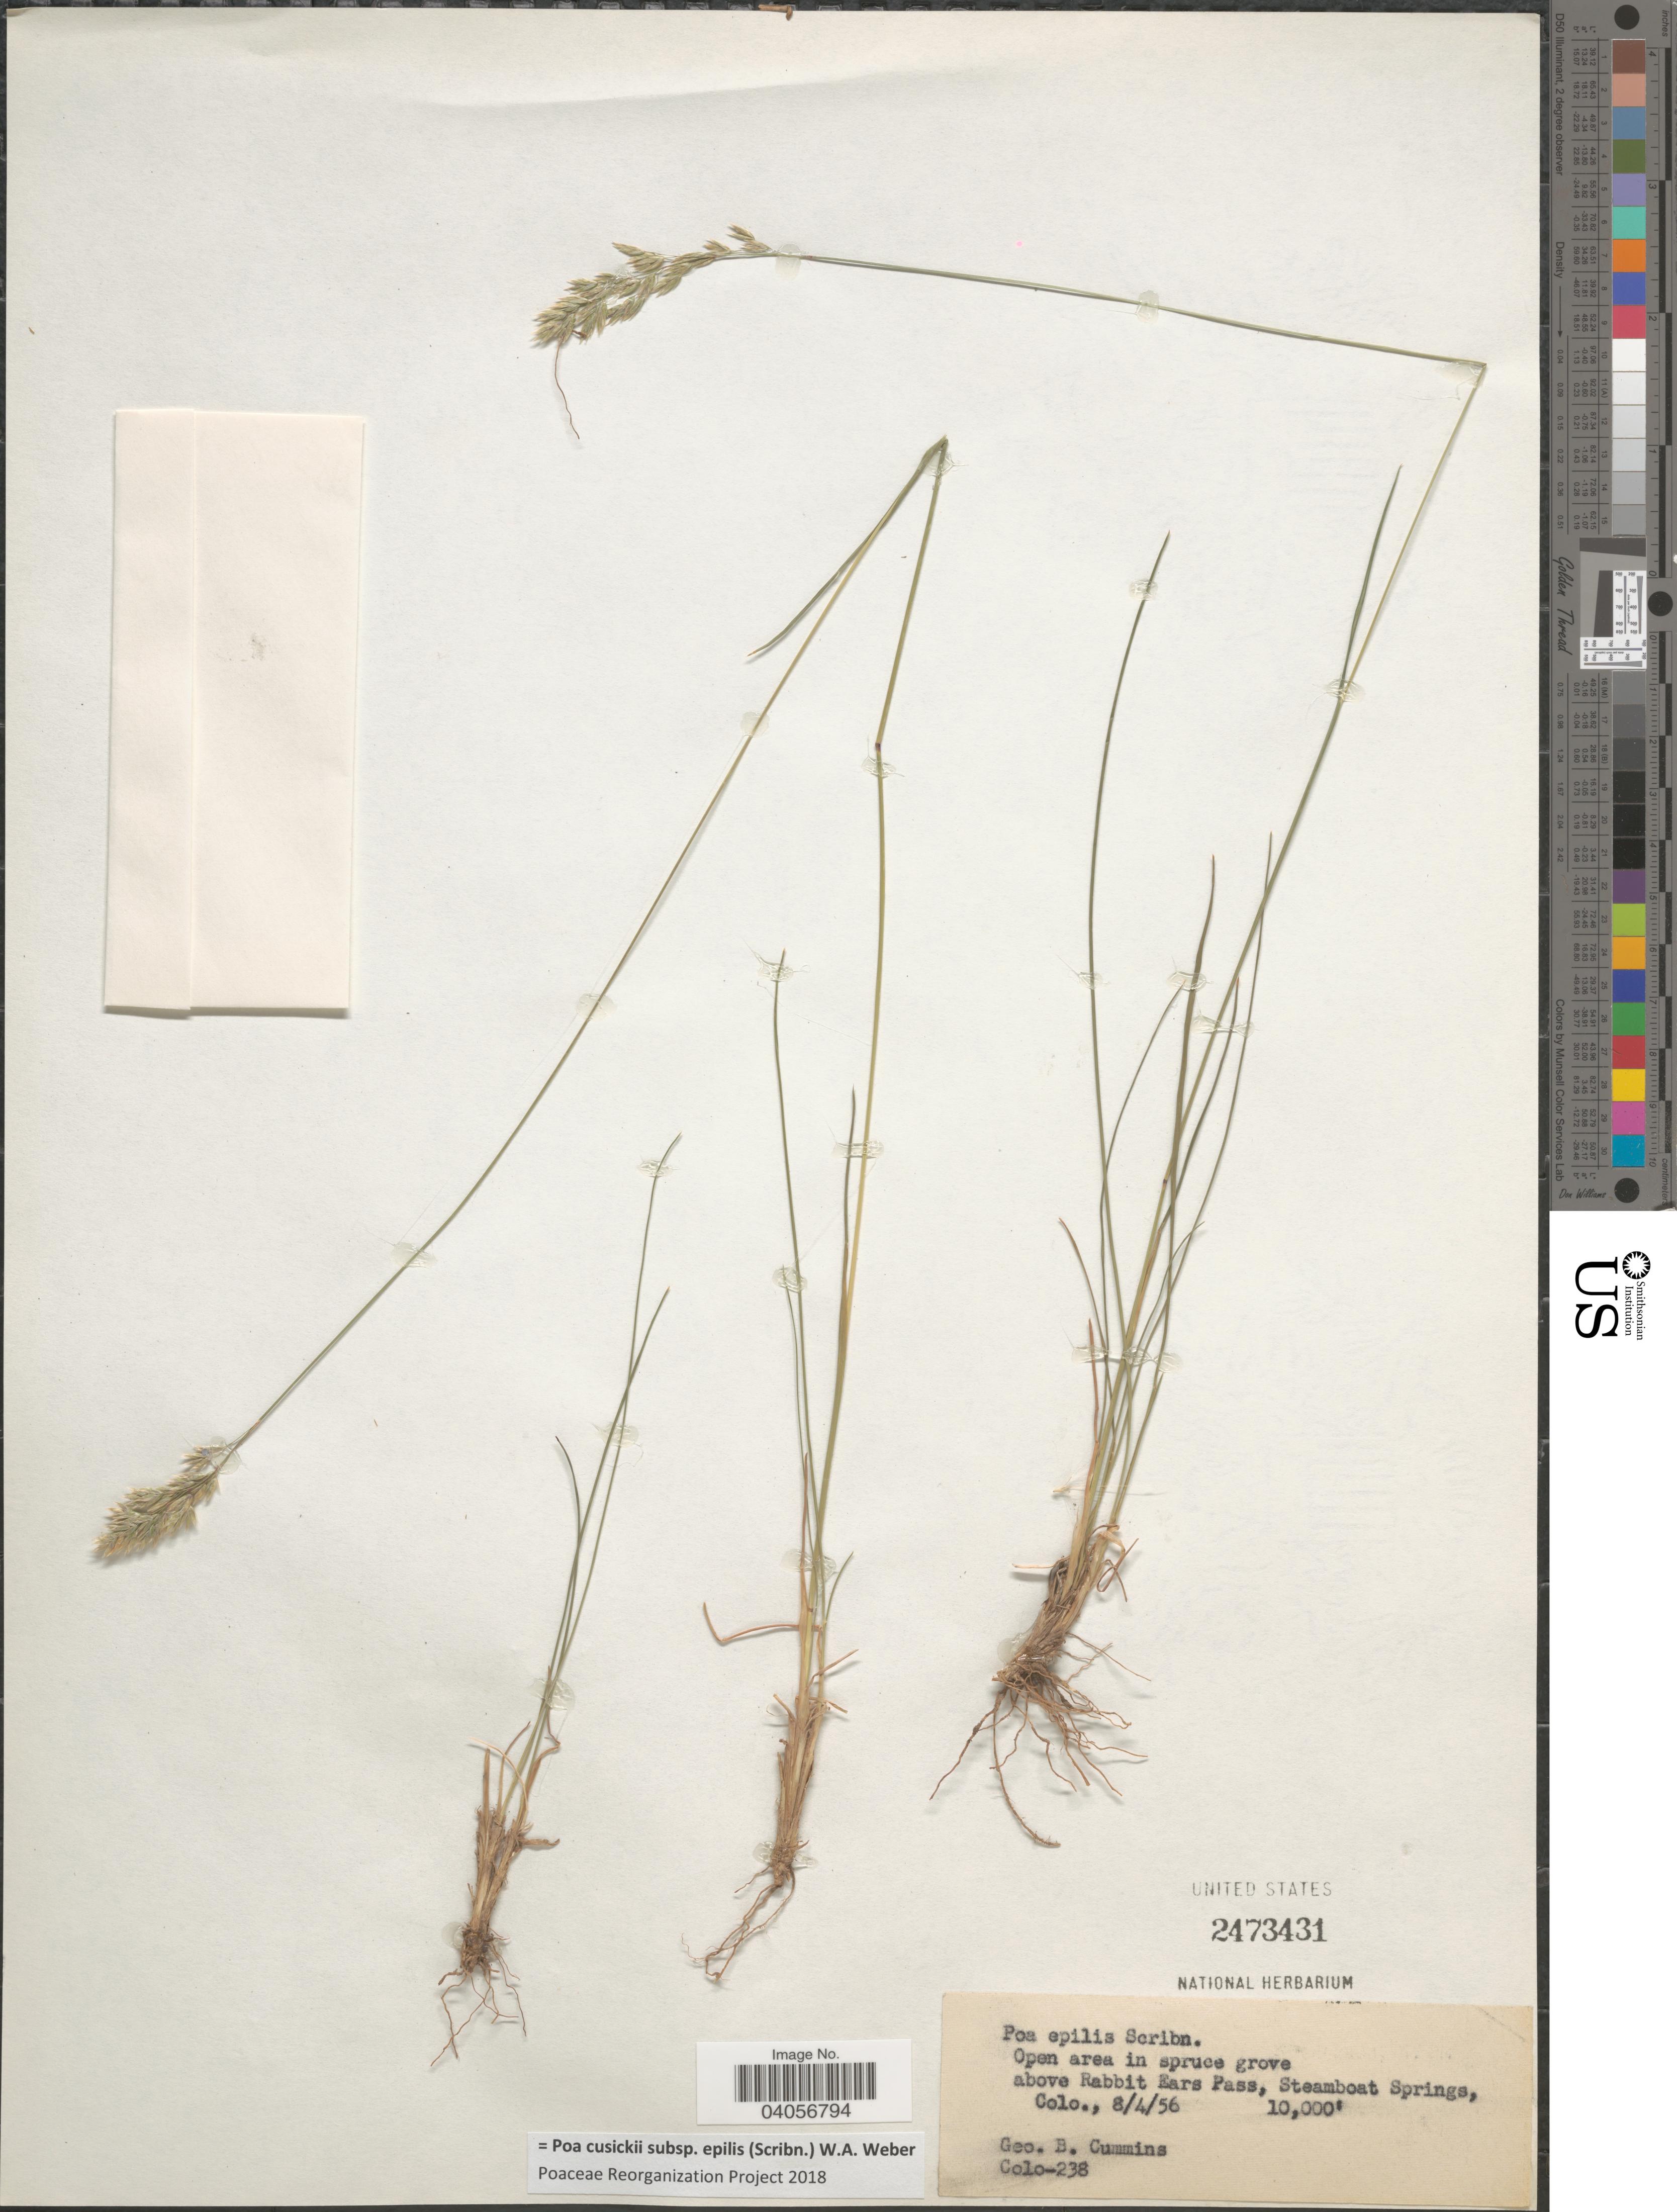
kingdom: Plantae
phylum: Tracheophyta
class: Liliopsida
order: Poales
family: Poaceae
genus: Poa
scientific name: Poa cusickii subsp. epilis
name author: (Scribn.) W.A. Weber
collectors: G. Cummins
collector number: Colo-238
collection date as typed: Transcribed d/m/y: 4/8/56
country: United States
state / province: Colorado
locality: Open area in spruce grove above Rabbit Ears Pass, Steamboat Springs.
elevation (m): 3048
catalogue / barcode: US 2473431